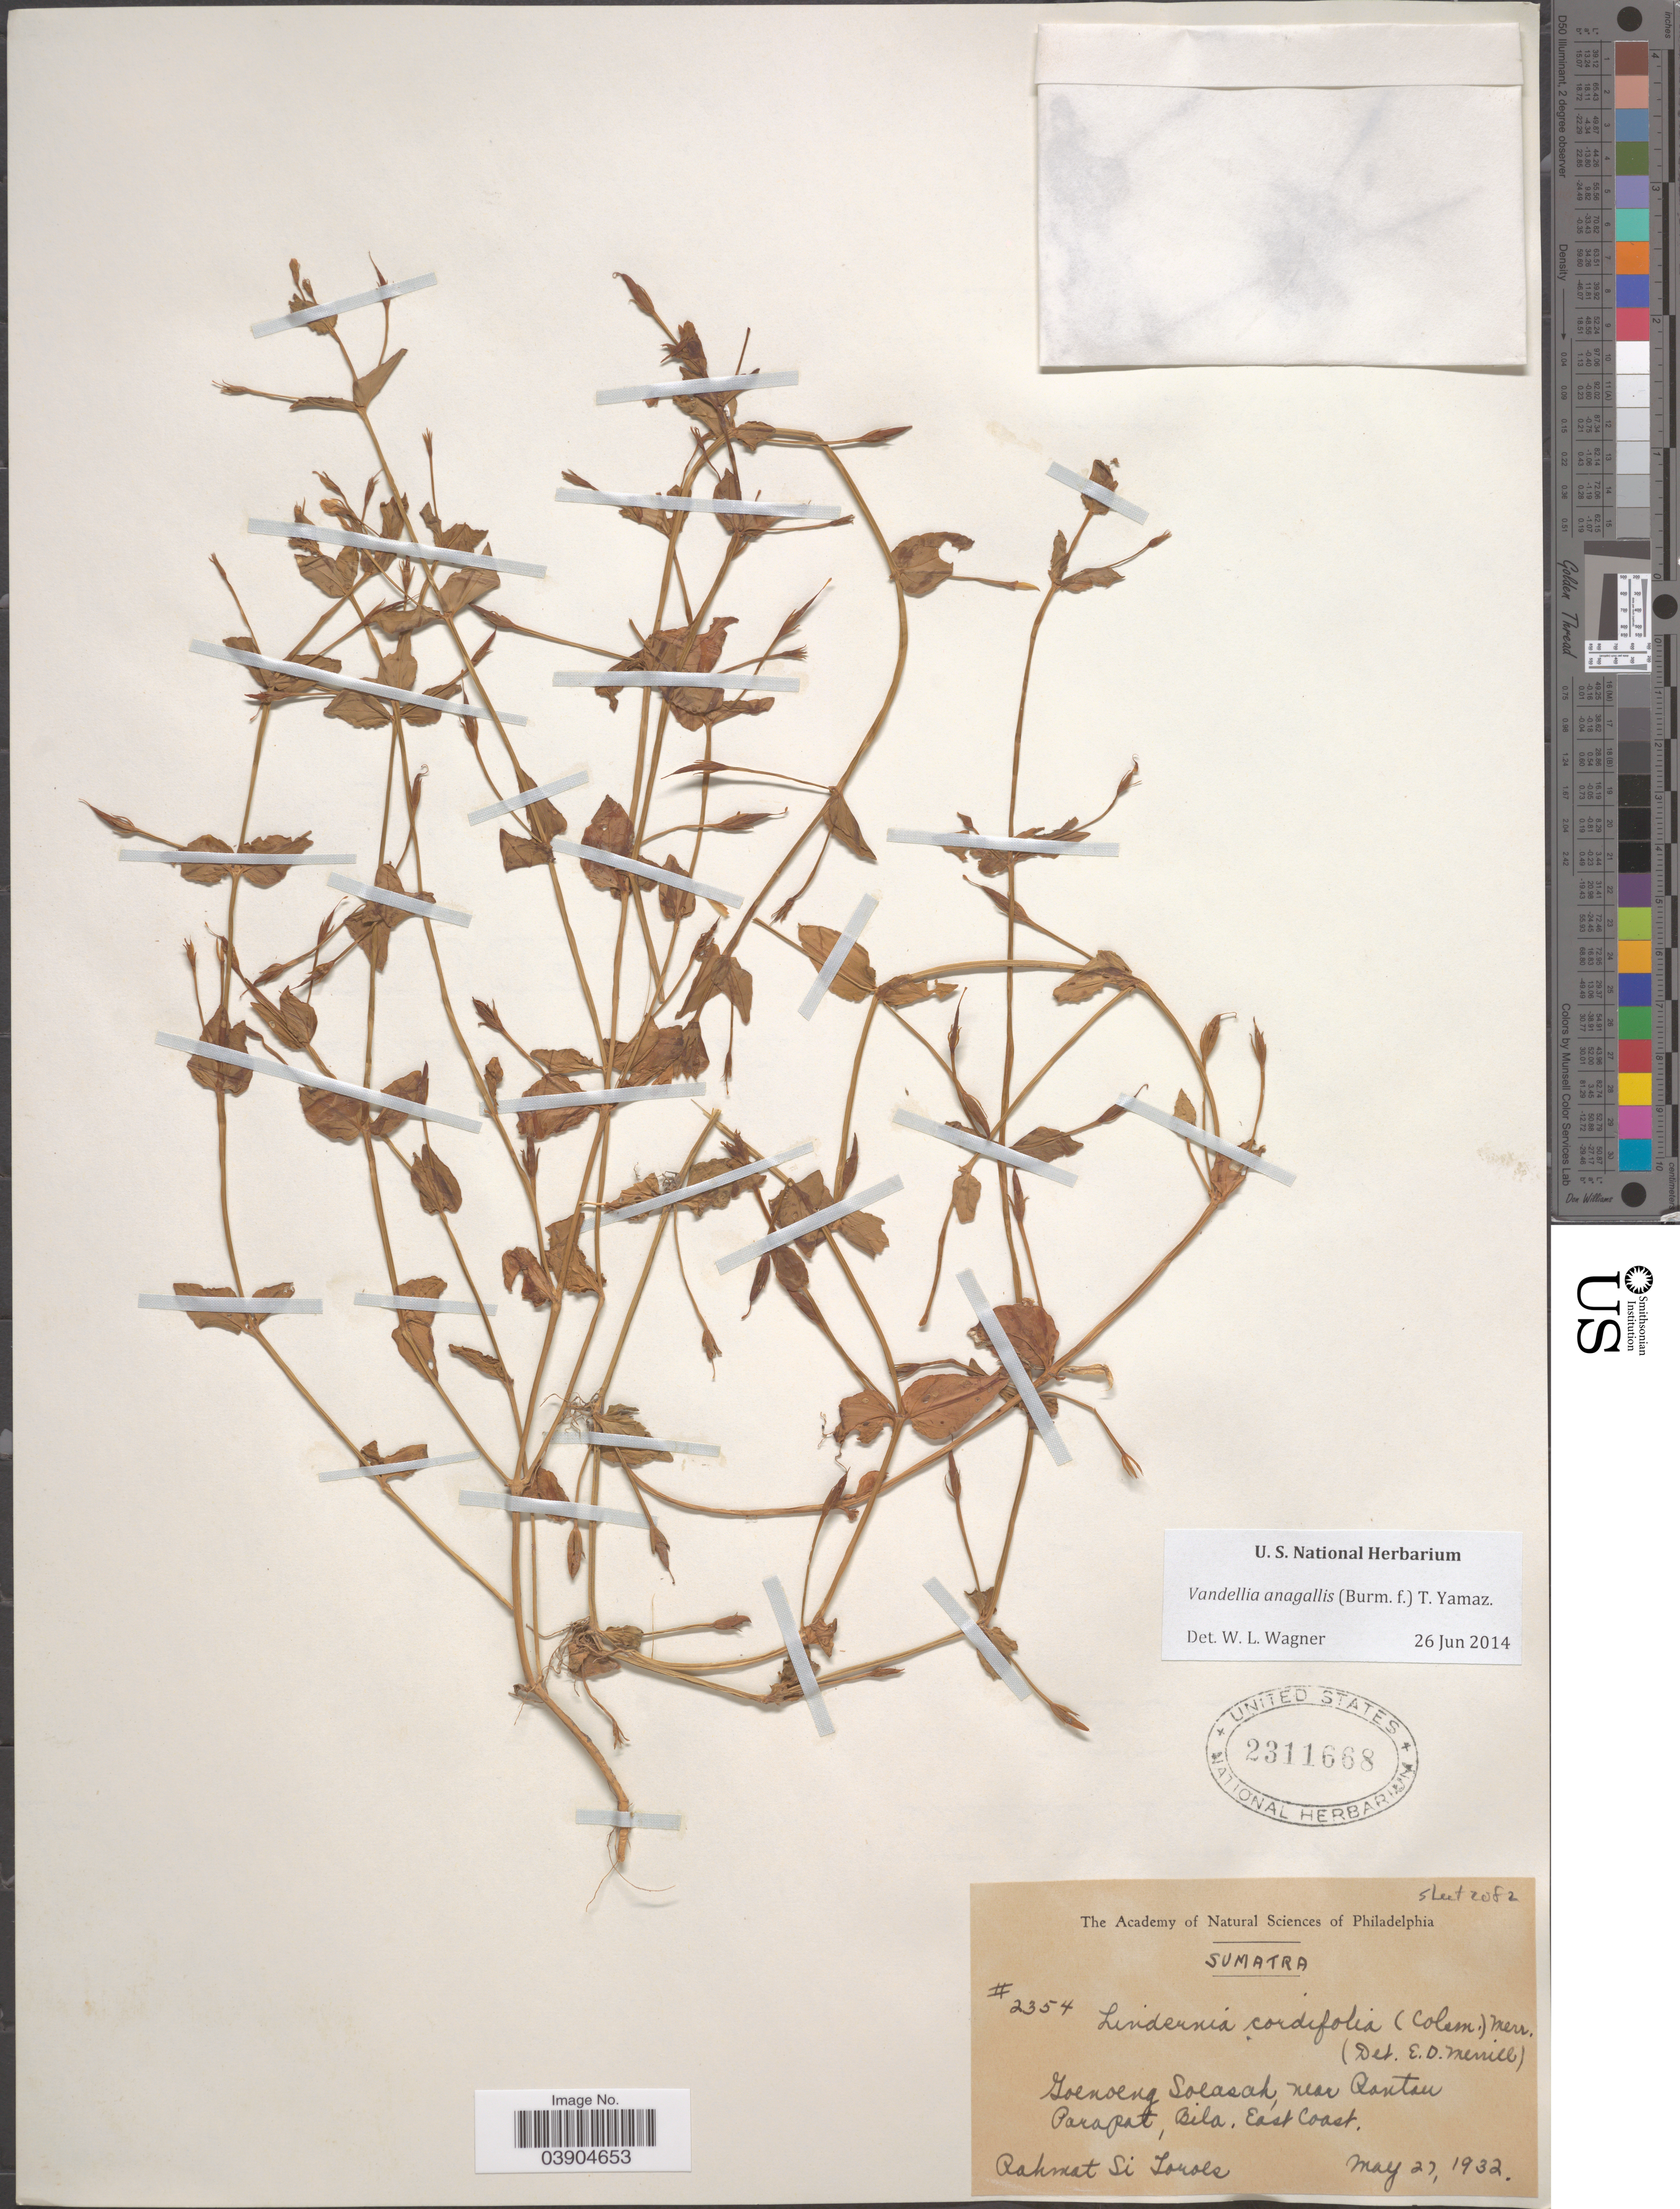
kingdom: Plantae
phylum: Tracheophyta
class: Magnoliopsida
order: Lamiales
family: Linderniaceae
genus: Lindernia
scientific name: Lindernia anagallis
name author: (Burm. f.) Pennell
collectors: Rahmat Si Boeea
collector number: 2354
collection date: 1932-05-27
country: Indonesia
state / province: Sumatra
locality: Goenoeng Soeasah, near Rantau Parapat, Bila. East Coast.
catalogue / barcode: US 2311668